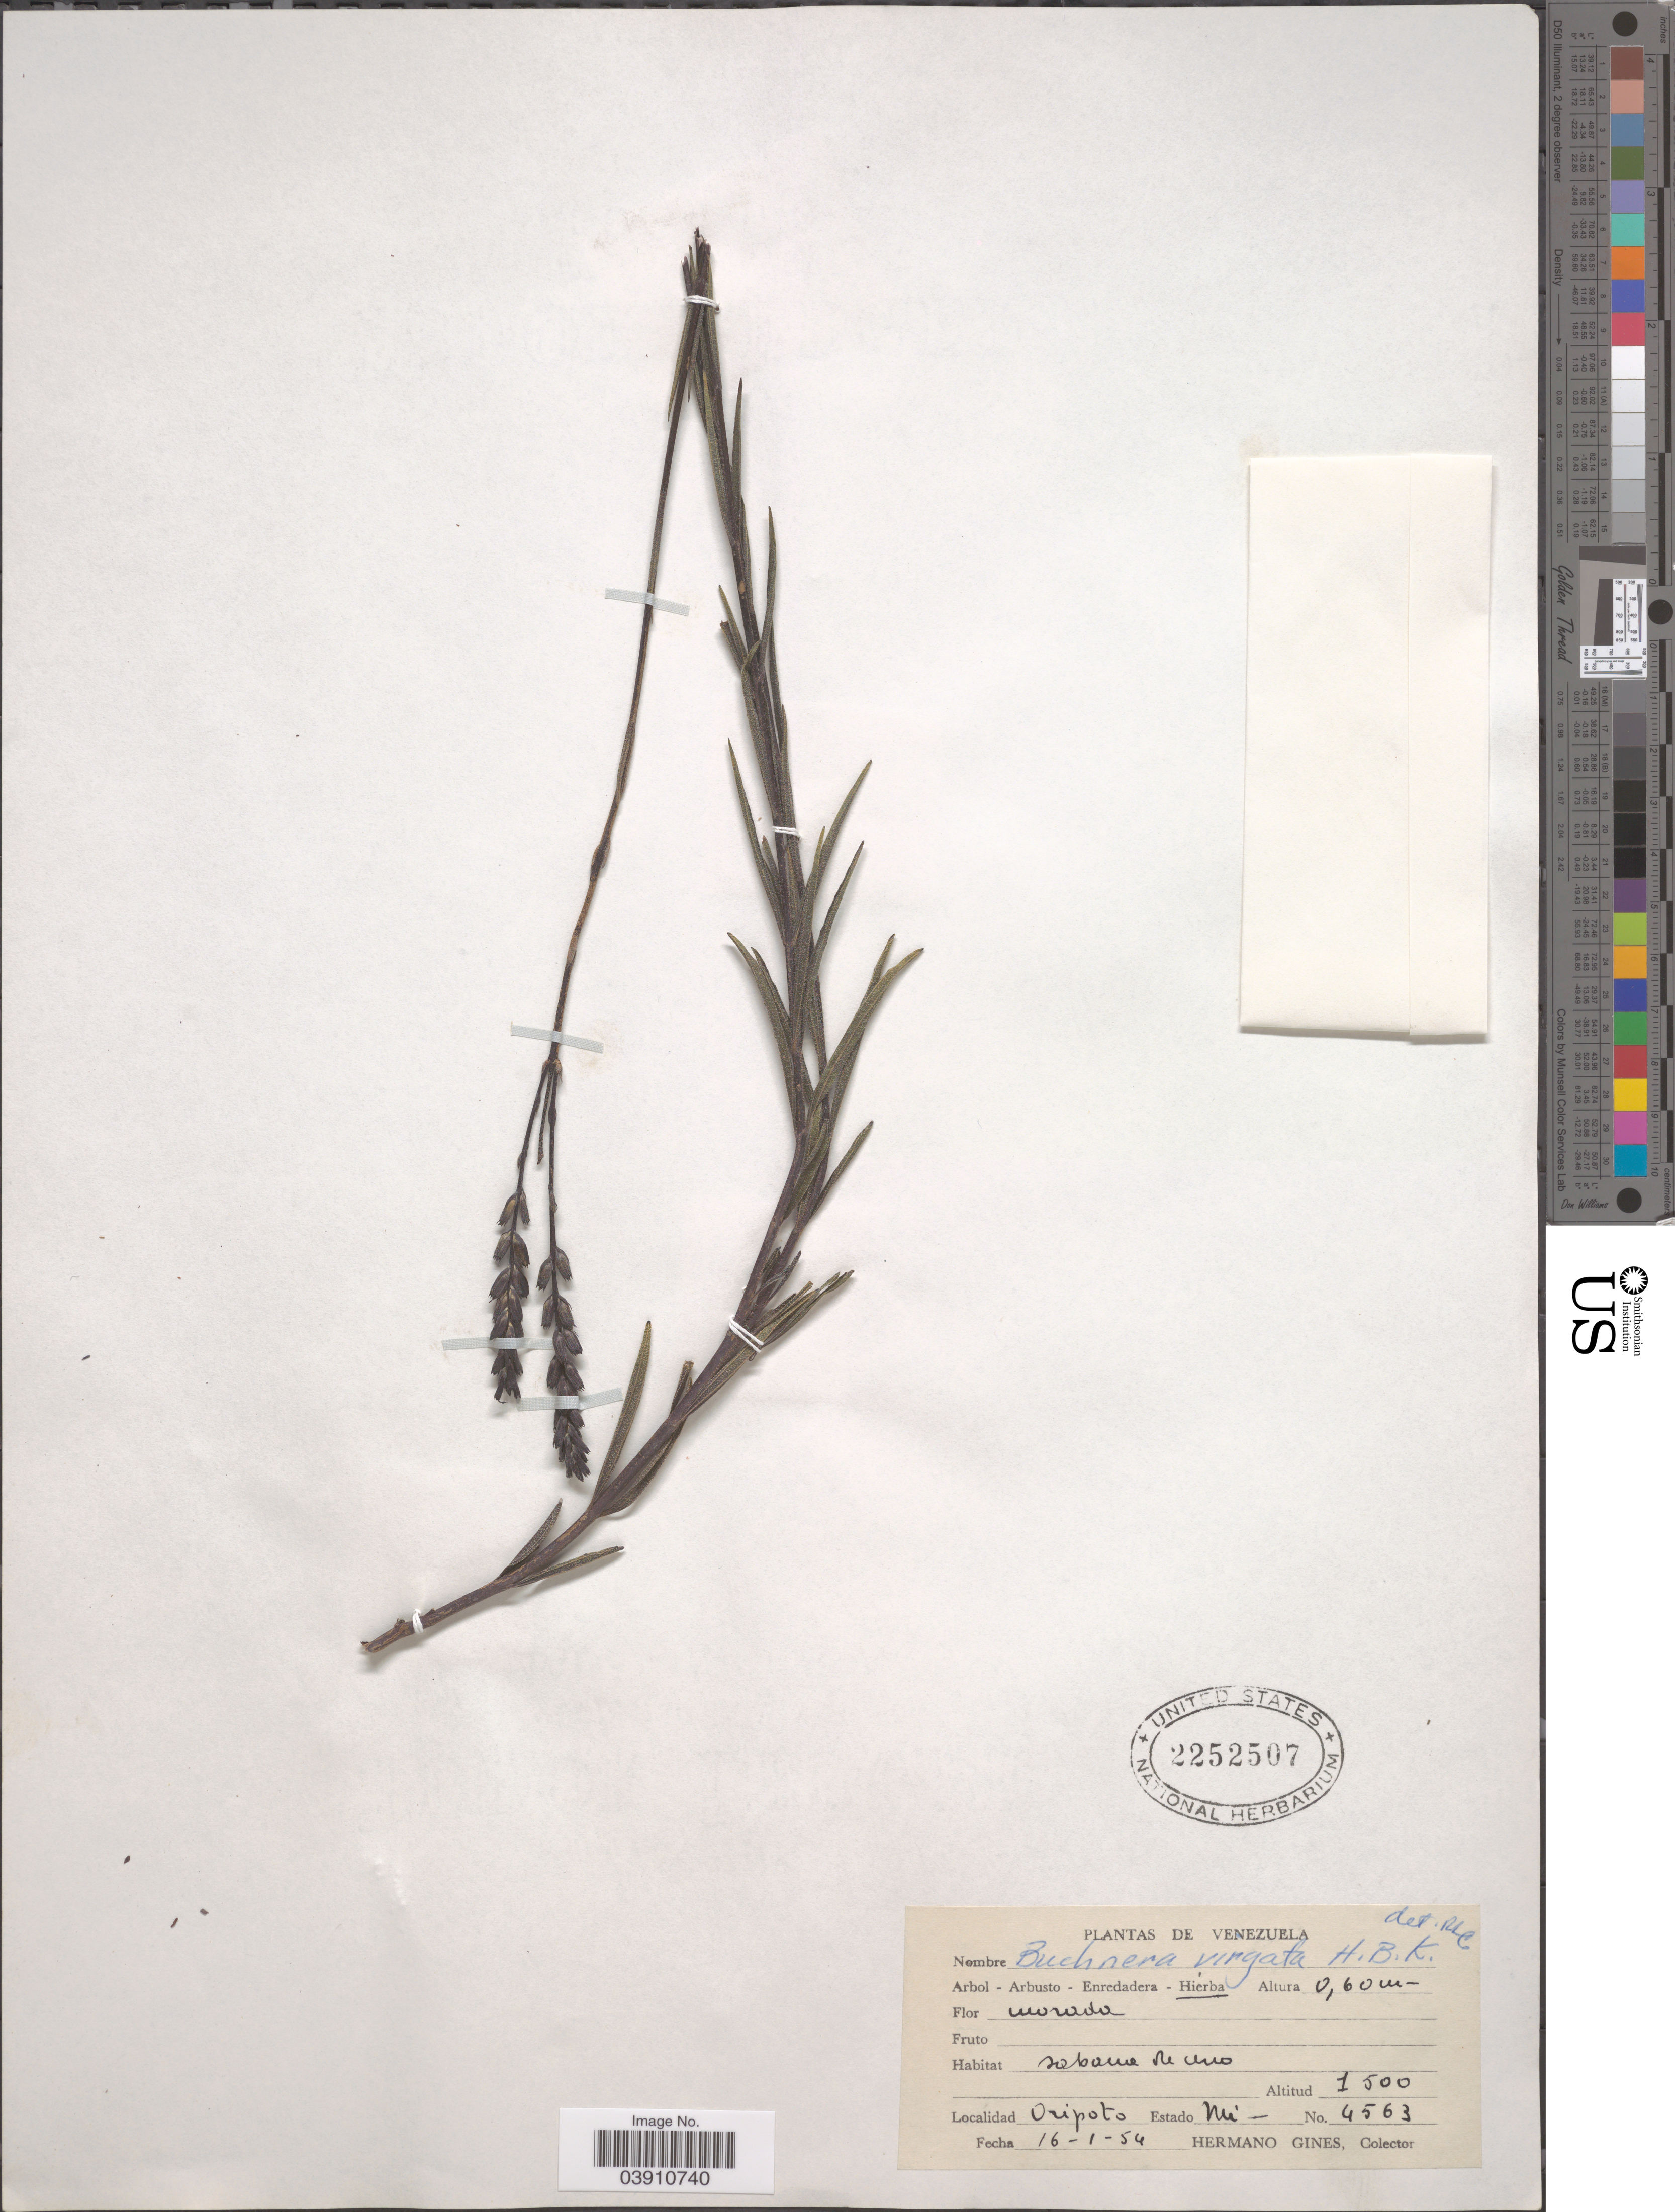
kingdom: Plantae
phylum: Tracheophyta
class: Magnoliopsida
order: Lamiales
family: Orobanchaceae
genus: Buchnera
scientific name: Buchnera virgata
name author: Kunth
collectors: Bro. Gines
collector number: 4563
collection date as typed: Transcribed d/m/y: 16/1/54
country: Venezuela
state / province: Miranda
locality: Oripoto. Estado Mi.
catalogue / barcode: US 2252507